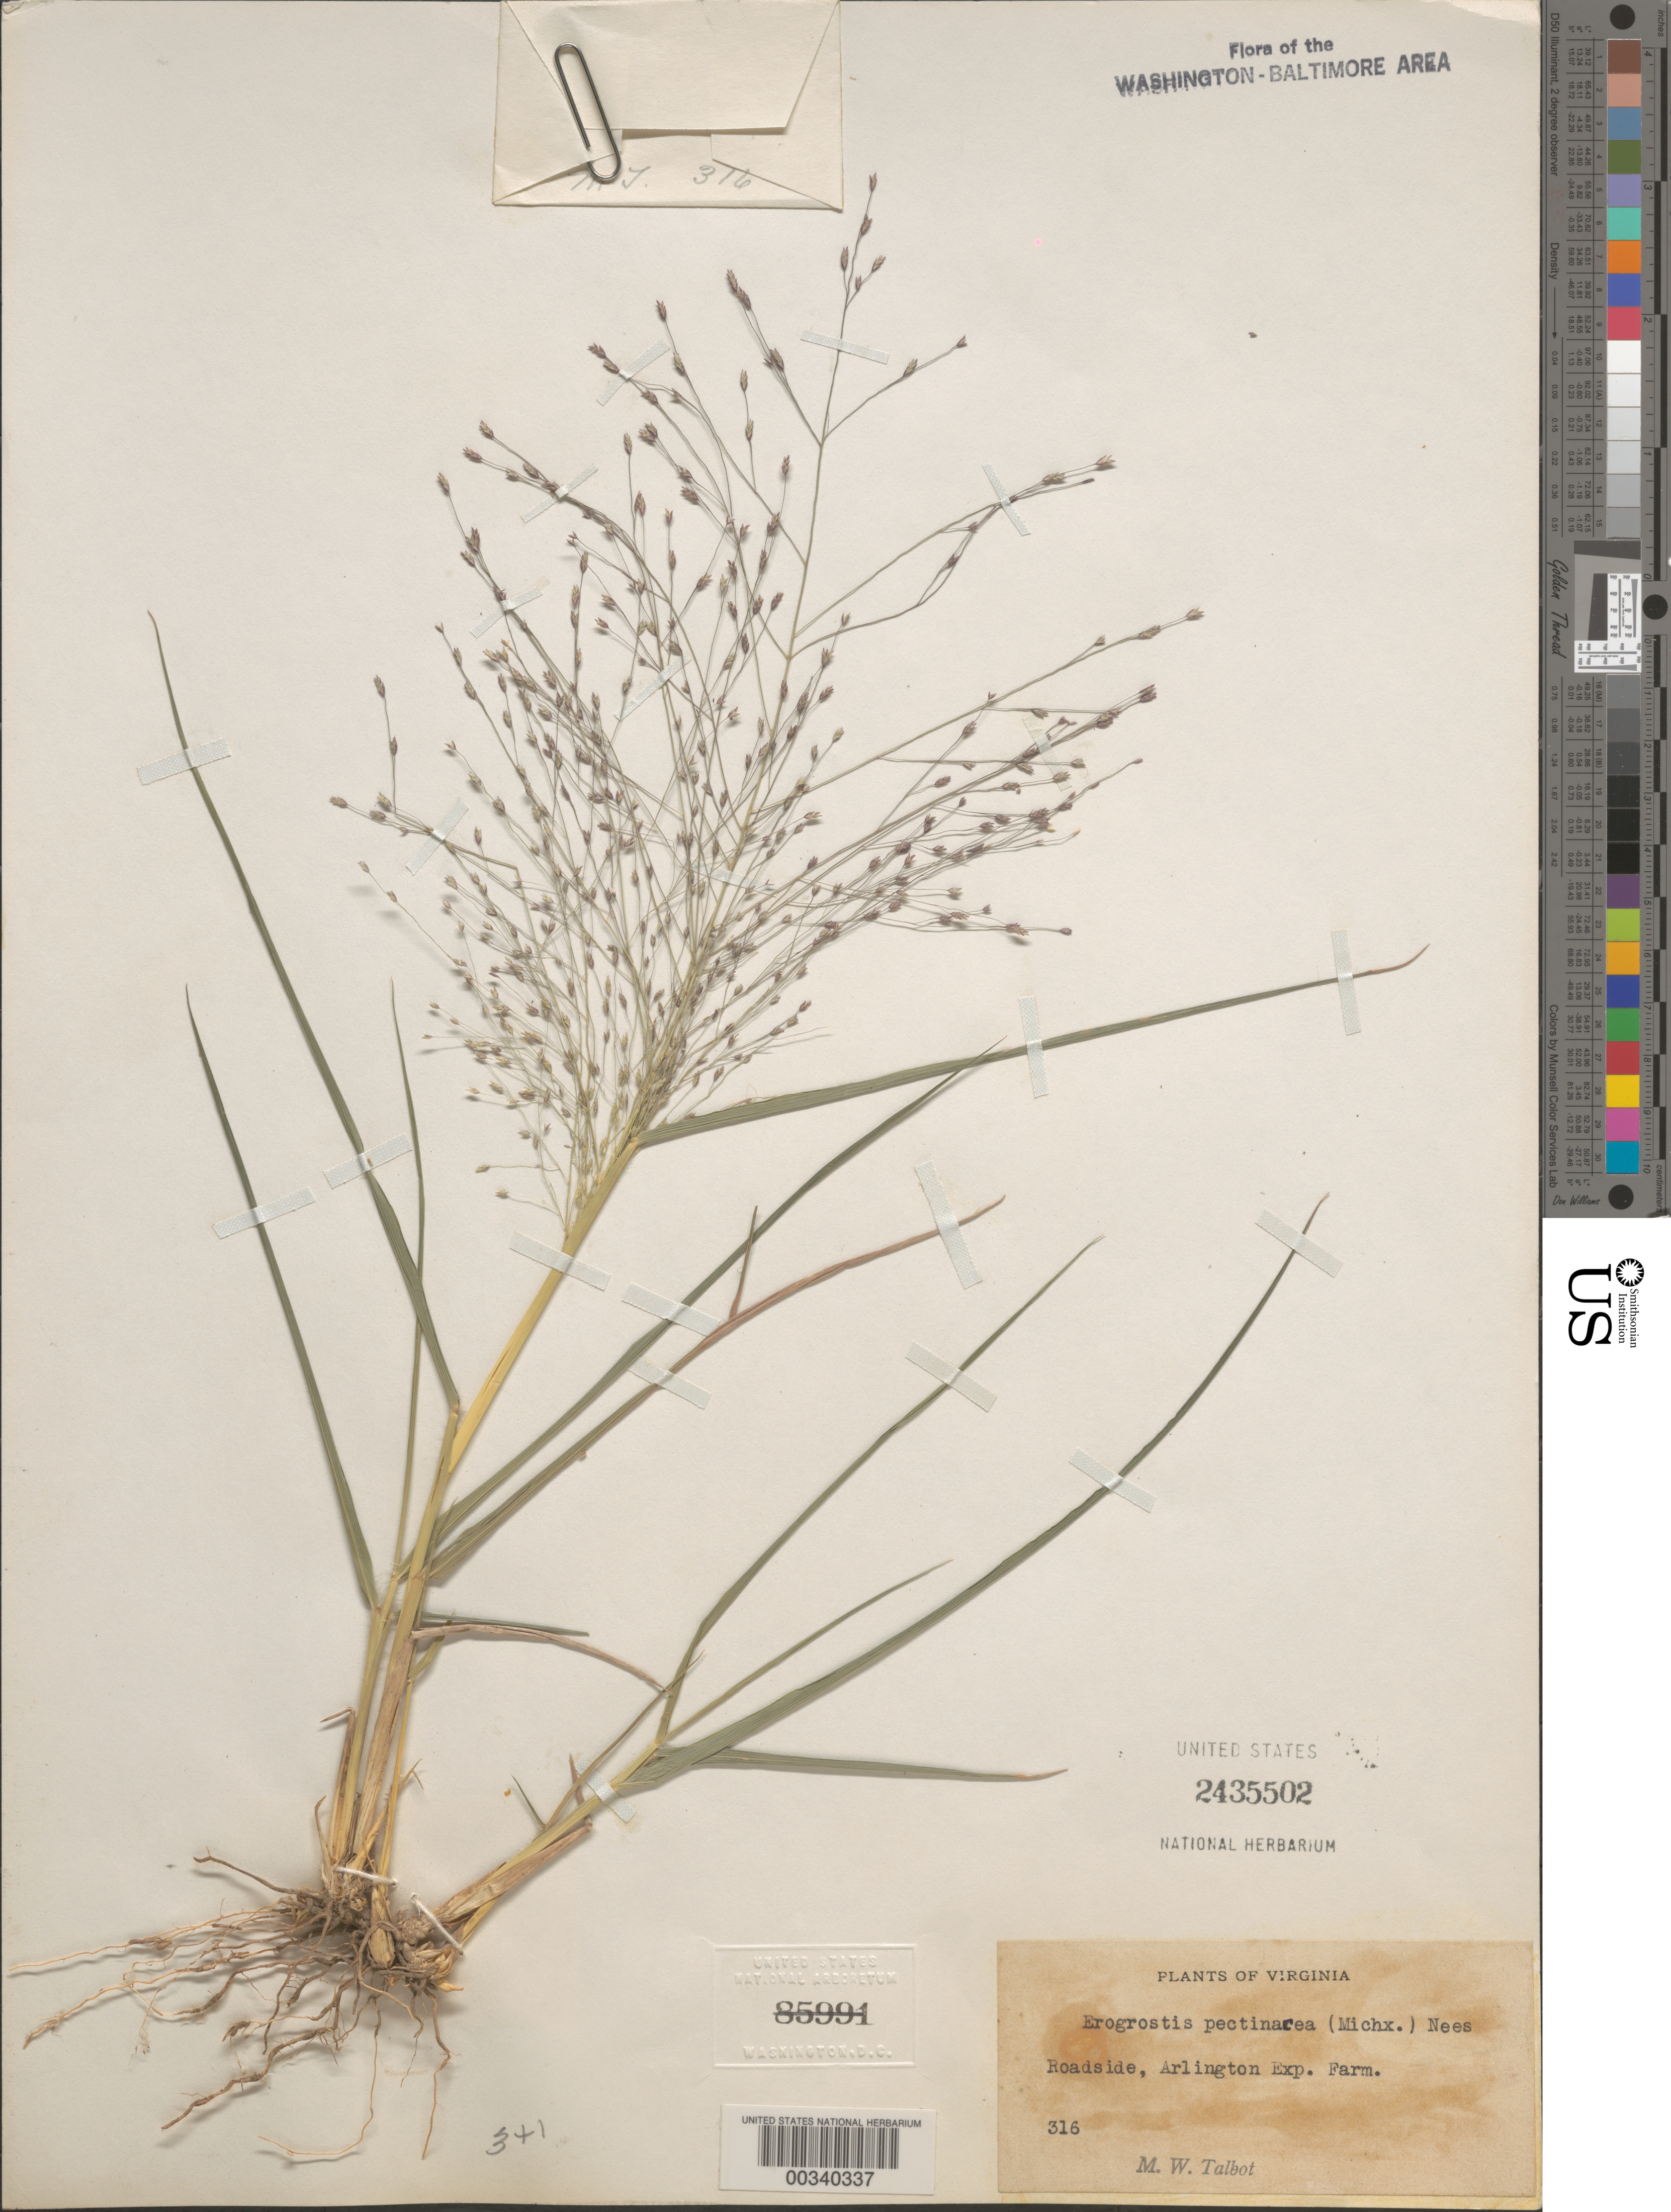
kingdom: Plantae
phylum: Tracheophyta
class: Liliopsida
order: Poales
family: Poaceae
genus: Eragrostis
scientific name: Eragrostis pectinacea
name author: (Michx.) Nees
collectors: M. Talbot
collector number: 316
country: United States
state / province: Virginia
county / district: Arlington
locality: Arlington Exp Farm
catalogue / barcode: US 2435502